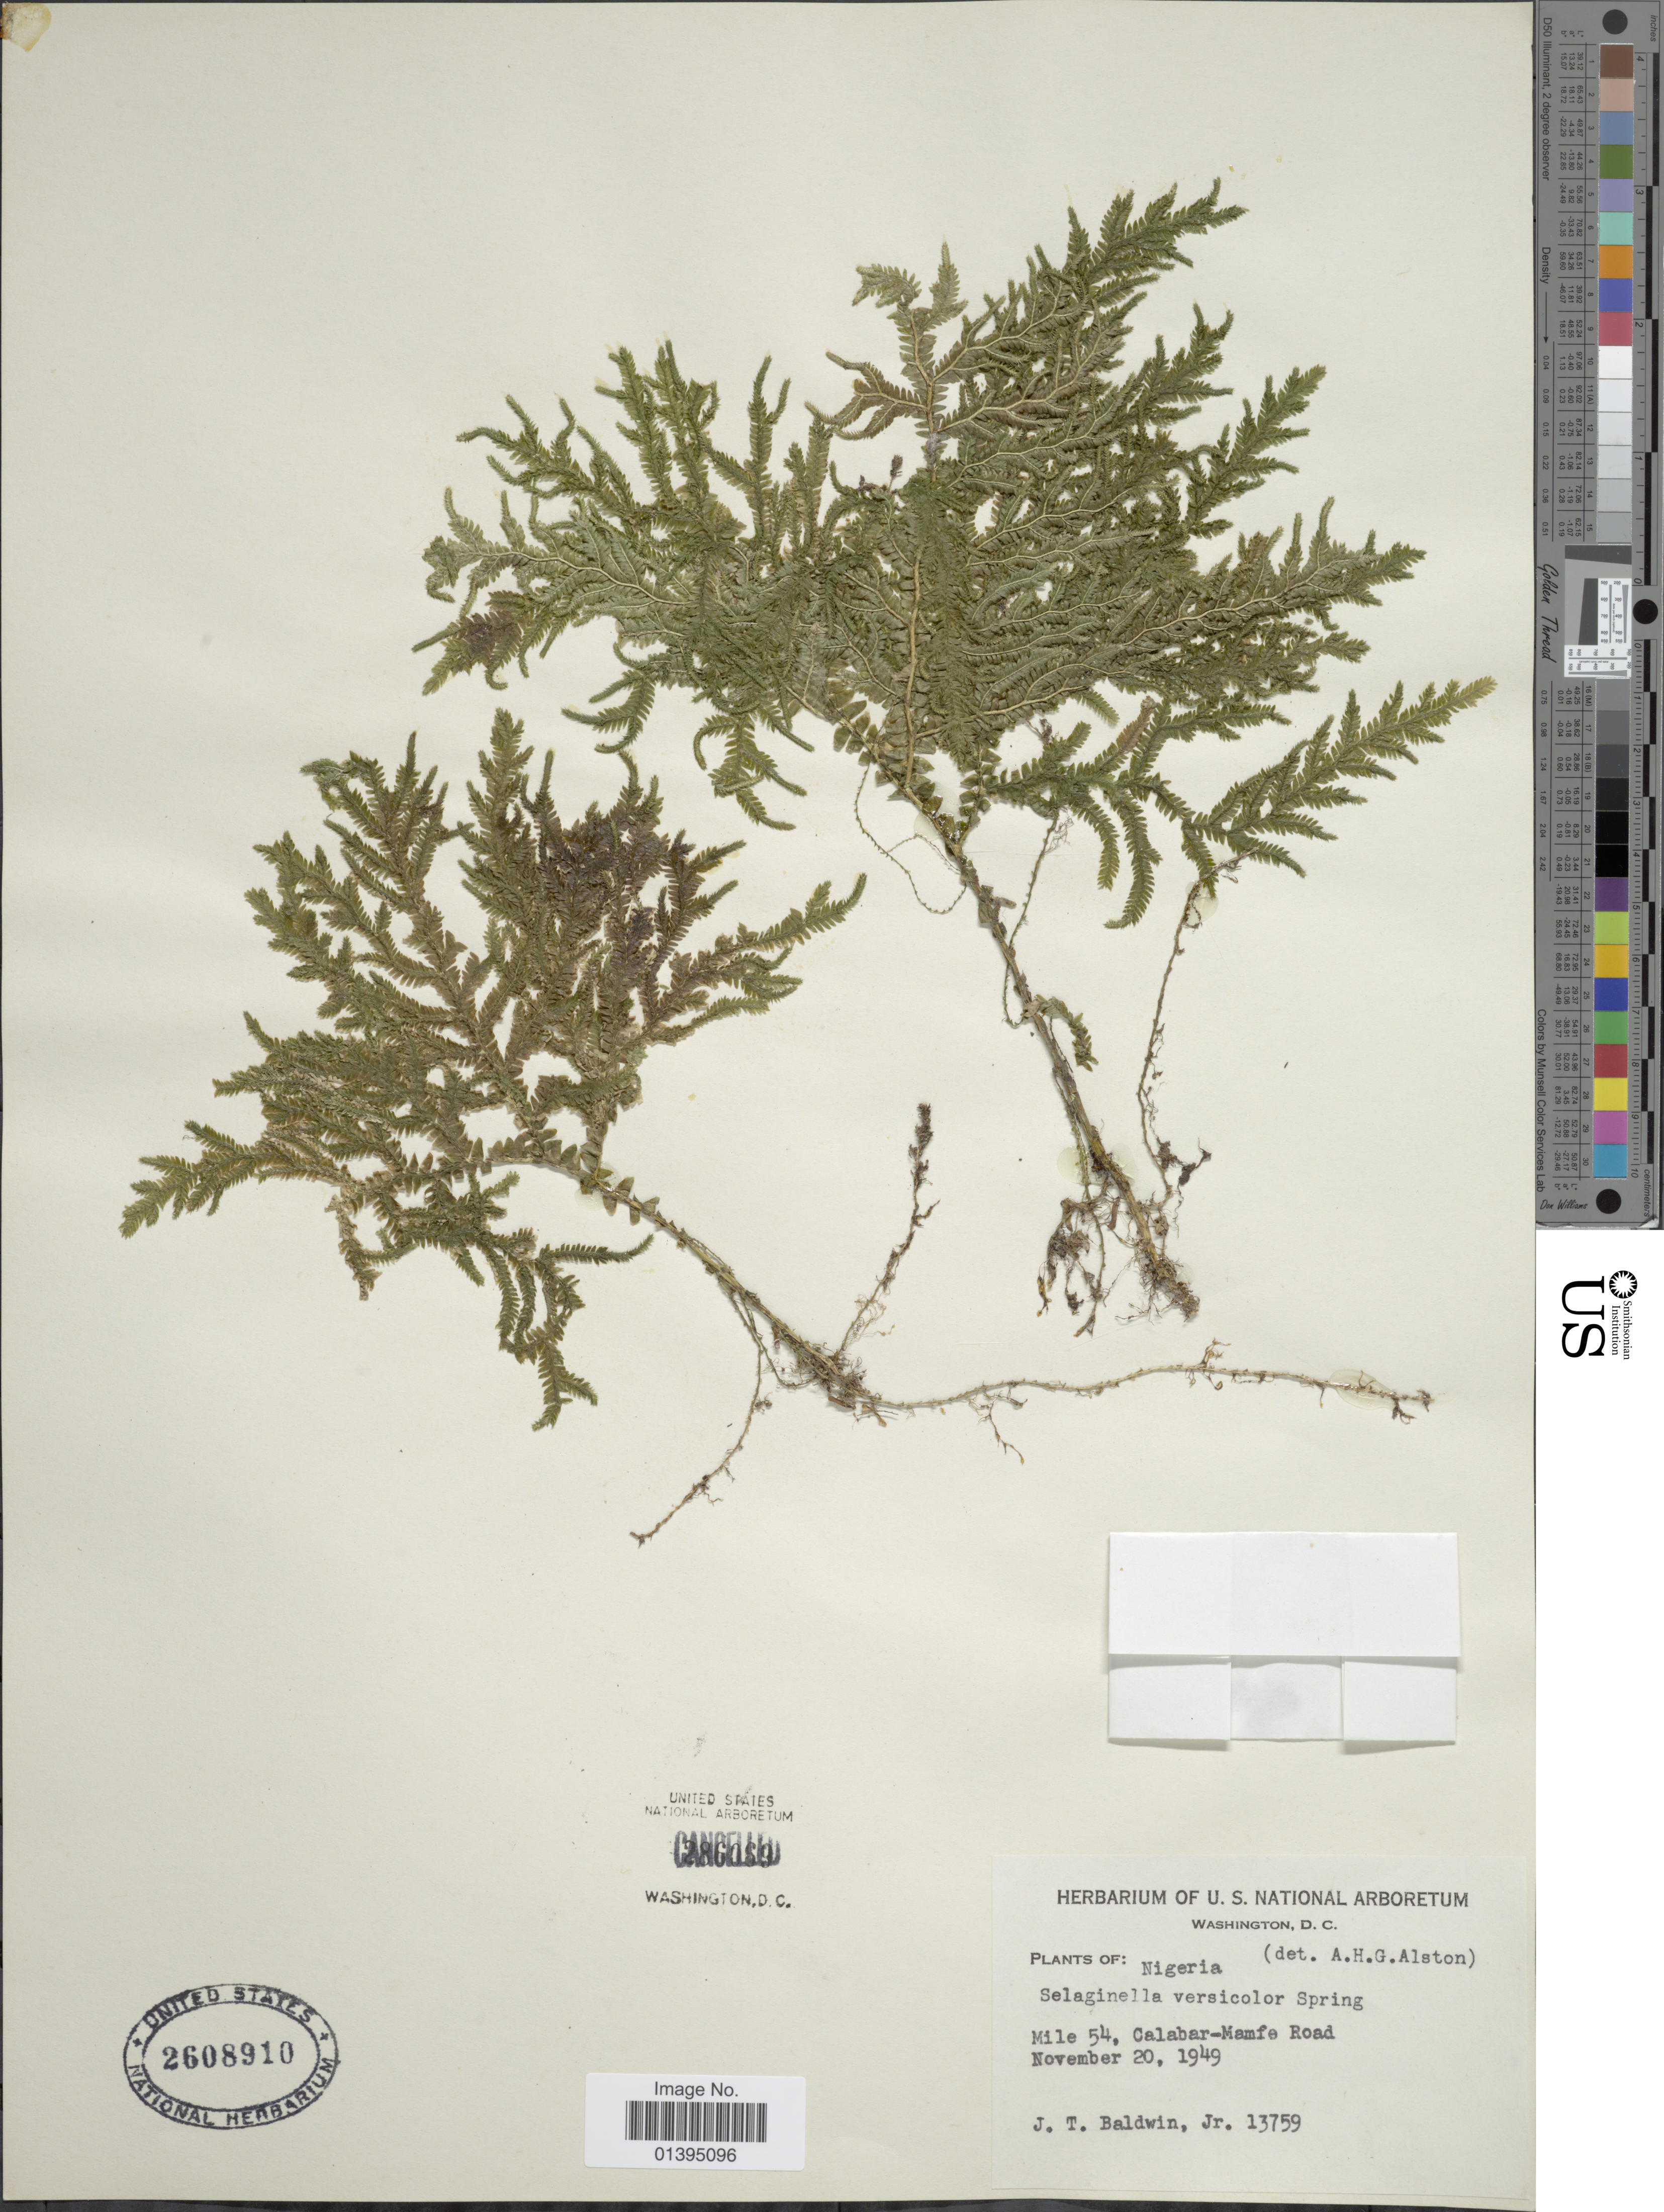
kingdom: Plantae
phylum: Tracheophyta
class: Lycopodiopsida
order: Selaginellales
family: Selaginellaceae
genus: Selaginella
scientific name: Selaginella versicolor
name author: Spring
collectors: J. T. Baldwin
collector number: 13759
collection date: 1949-11-20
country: Nigeria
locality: Mile 54, Calabar-Mamfe Road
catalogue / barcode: US 2608910